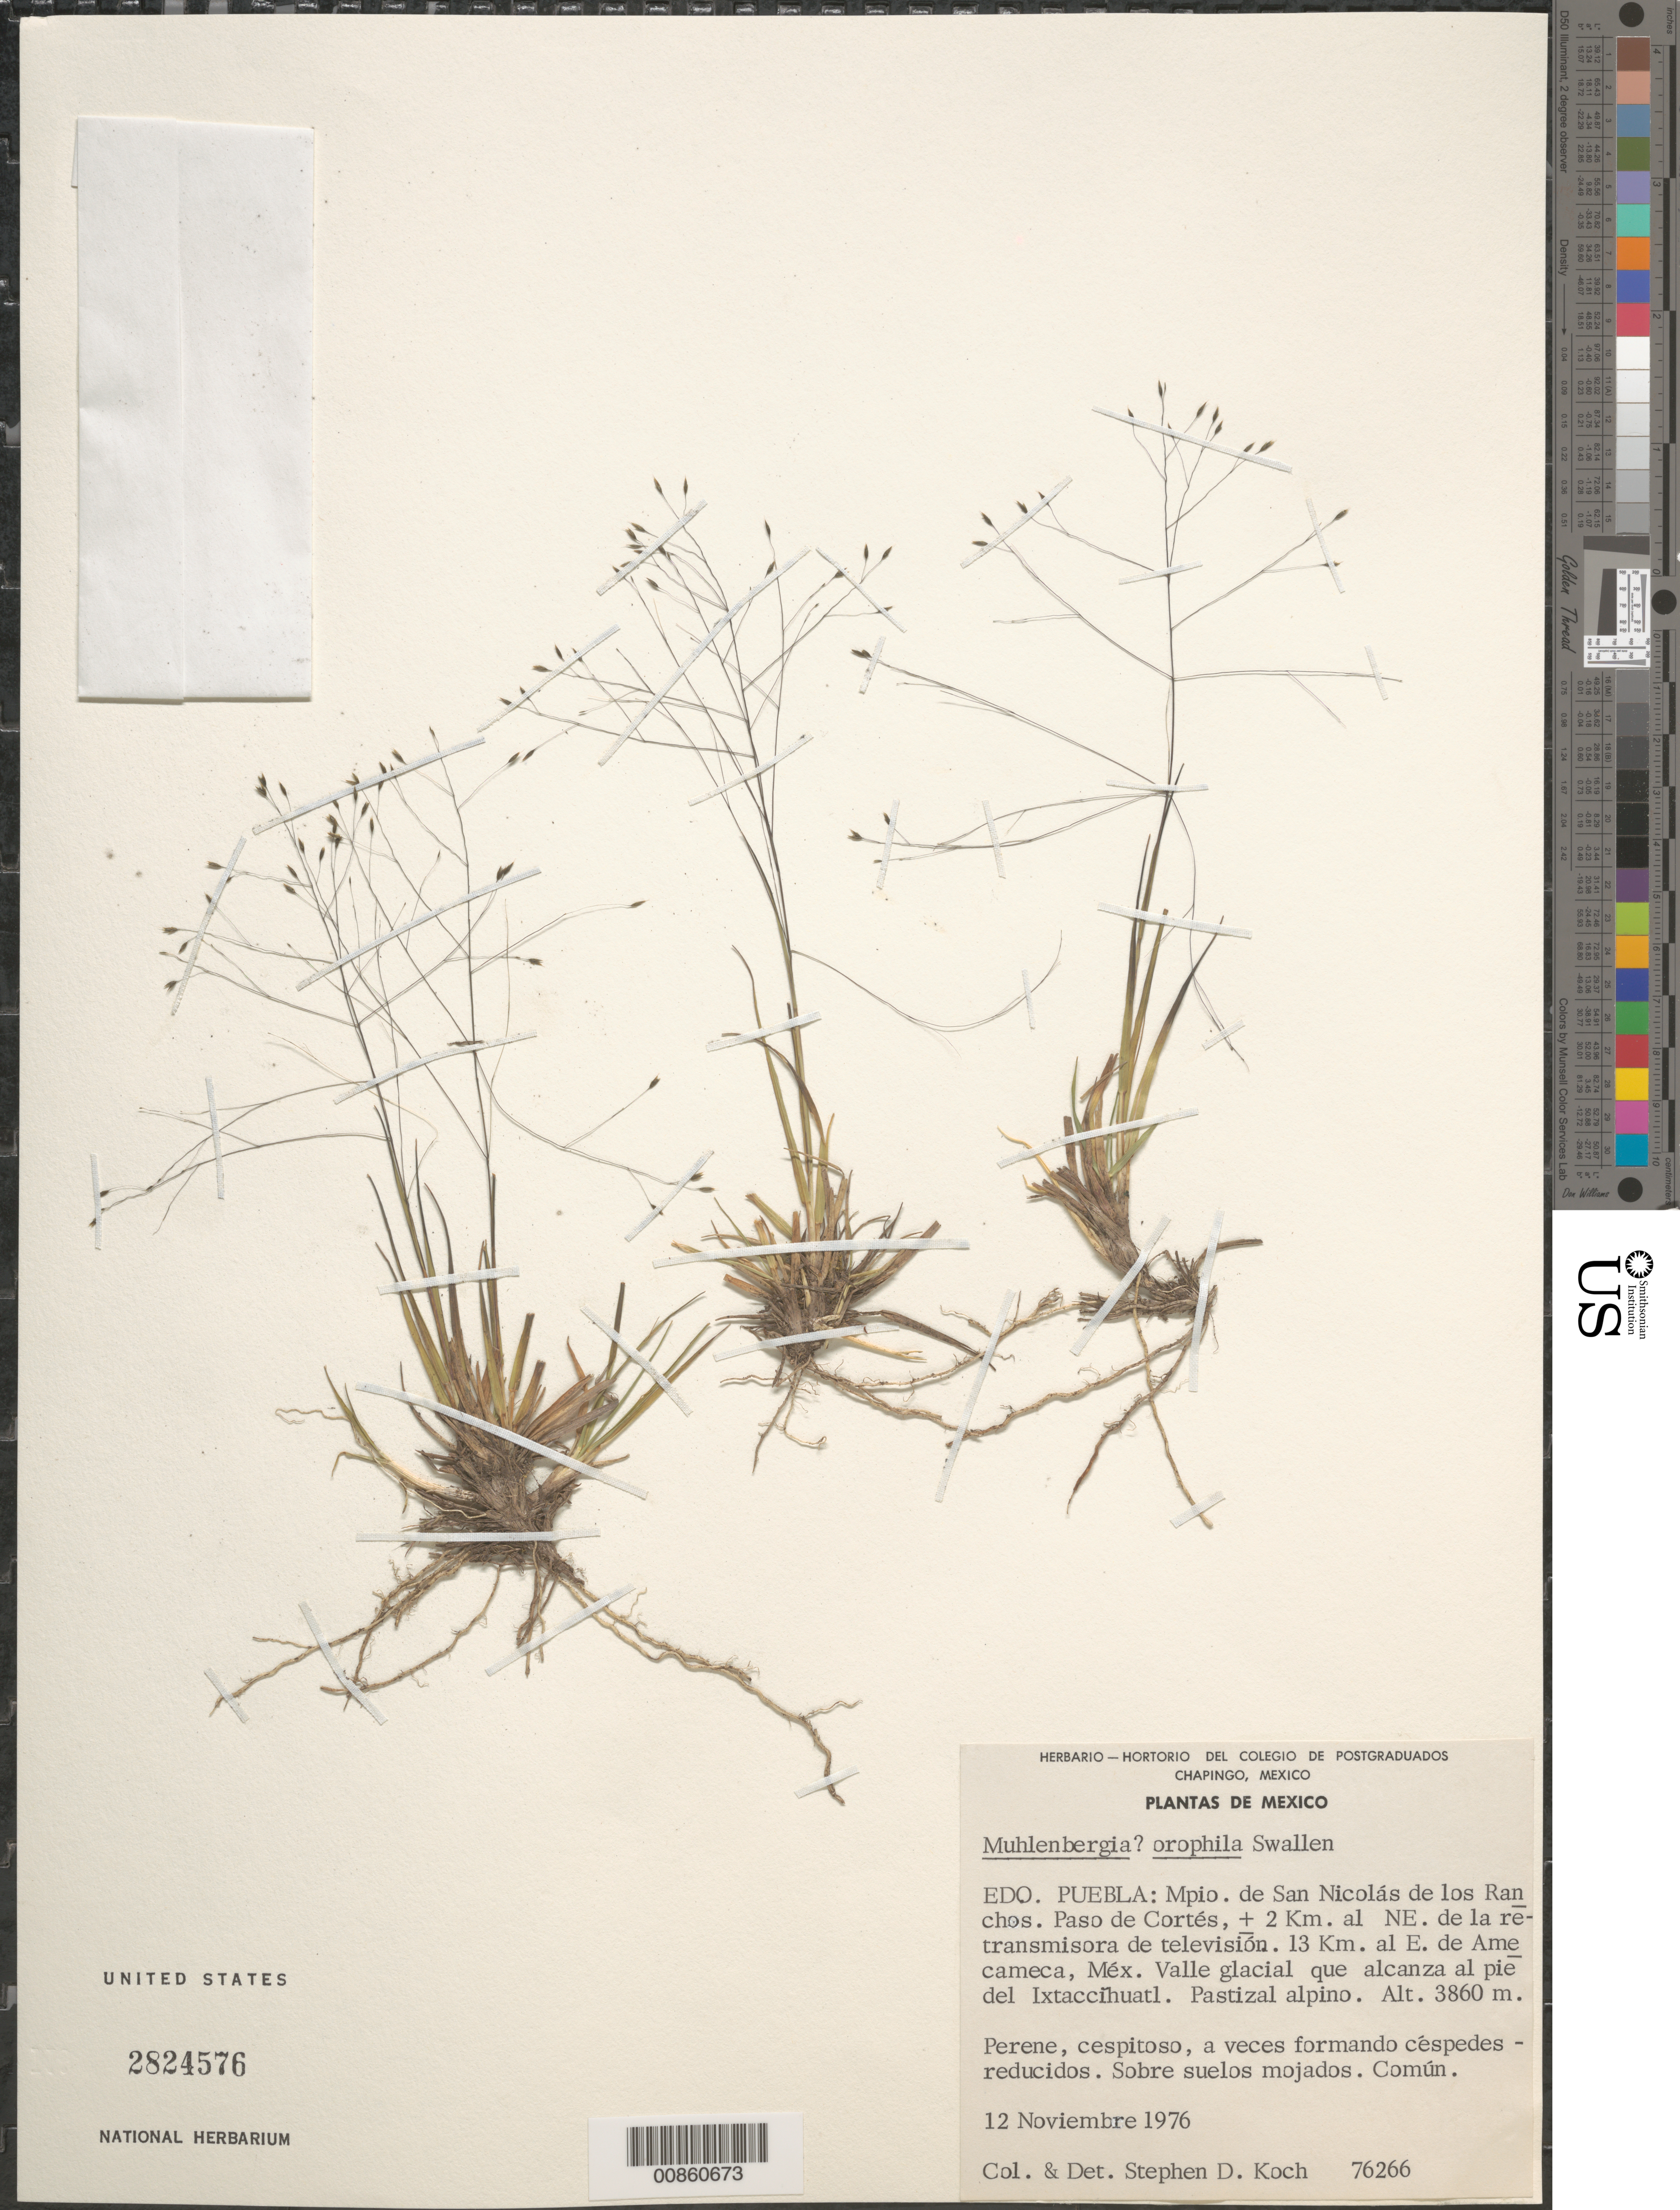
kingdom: Plantae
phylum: Tracheophyta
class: Liliopsida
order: Poales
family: Poaceae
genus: Muhlenbergia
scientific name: Muhlenbergia orophila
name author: Swallen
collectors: S. D. Koch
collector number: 76266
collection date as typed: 12 Nov 1976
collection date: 1976-11-12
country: Mexico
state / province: México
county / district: San Nicolás de los Ranchos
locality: Paso de Cortés, 13 km al E de Amecameca, mpio. San Nicolás de los Ranchos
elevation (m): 3860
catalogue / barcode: US 2824576